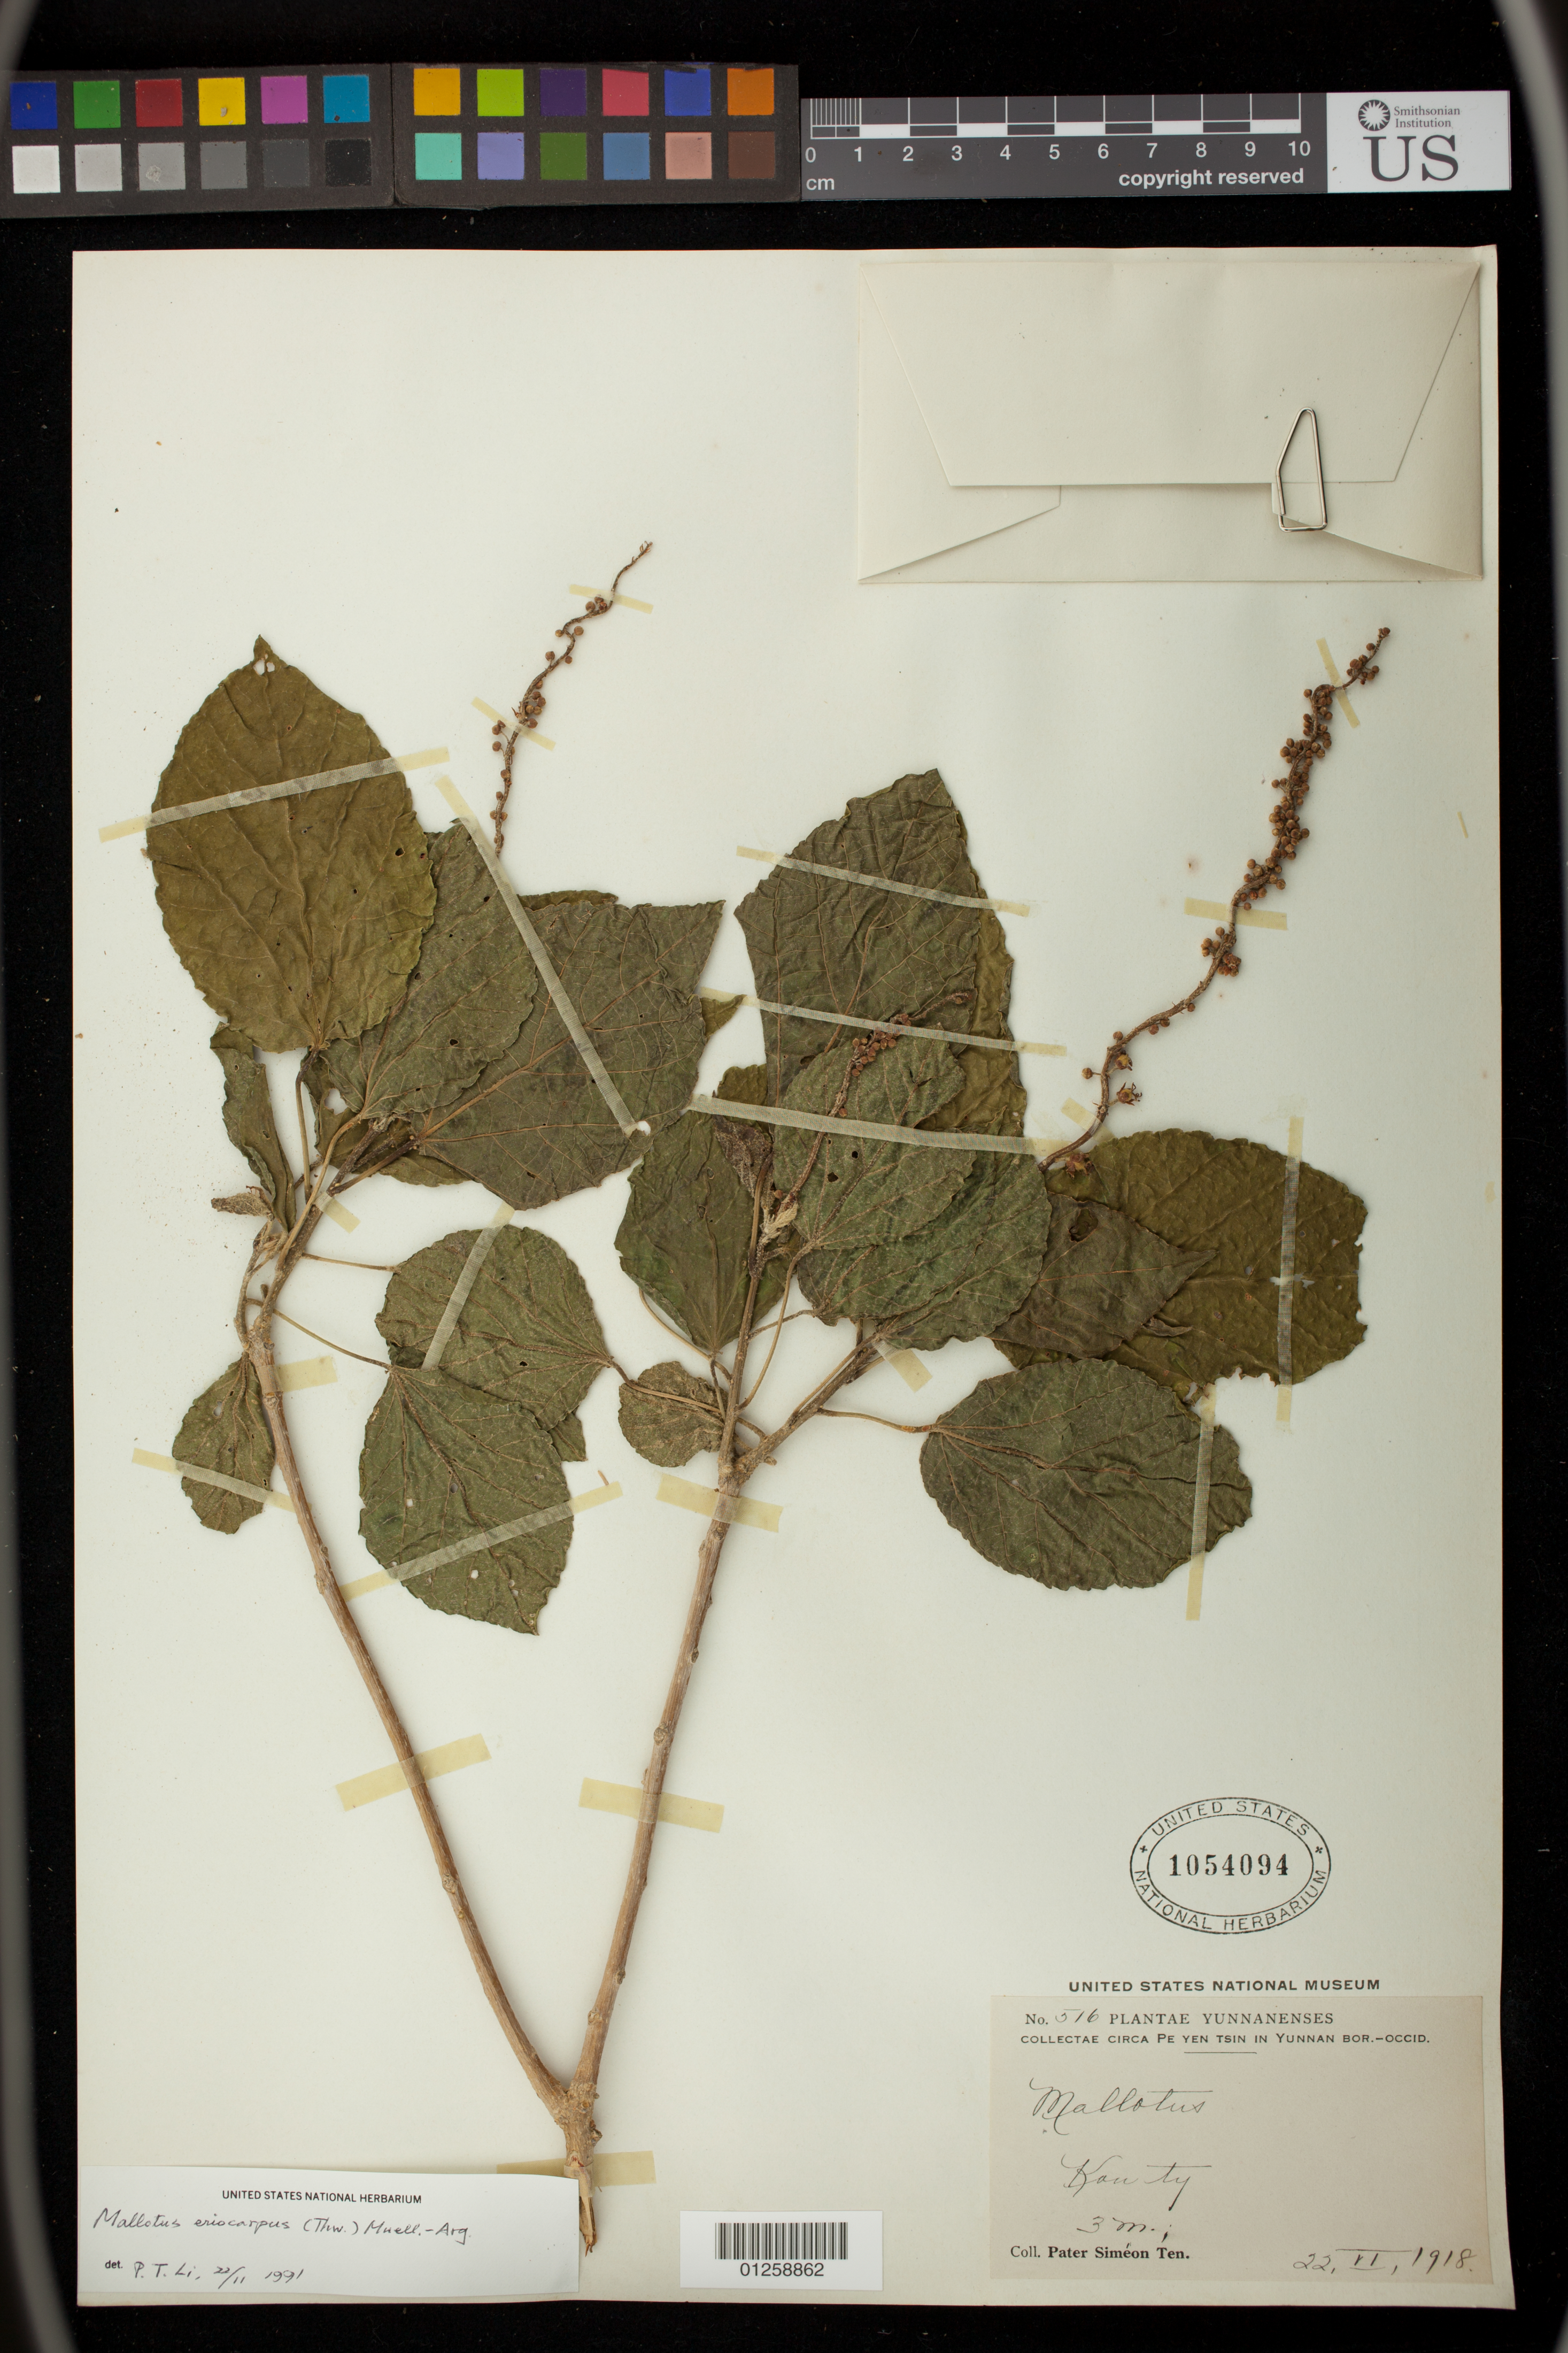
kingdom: Plantae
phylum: Tracheophyta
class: Magnoliopsida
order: Malpighiales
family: Euphorbiaceae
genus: Mallotus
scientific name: Mallotus eriocarpus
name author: (Thwaites) Müll. Arg.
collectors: P. S. Ten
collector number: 516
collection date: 1918-02-22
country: China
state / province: Yunnan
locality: Pe Yen Tsin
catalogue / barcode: US 1054094